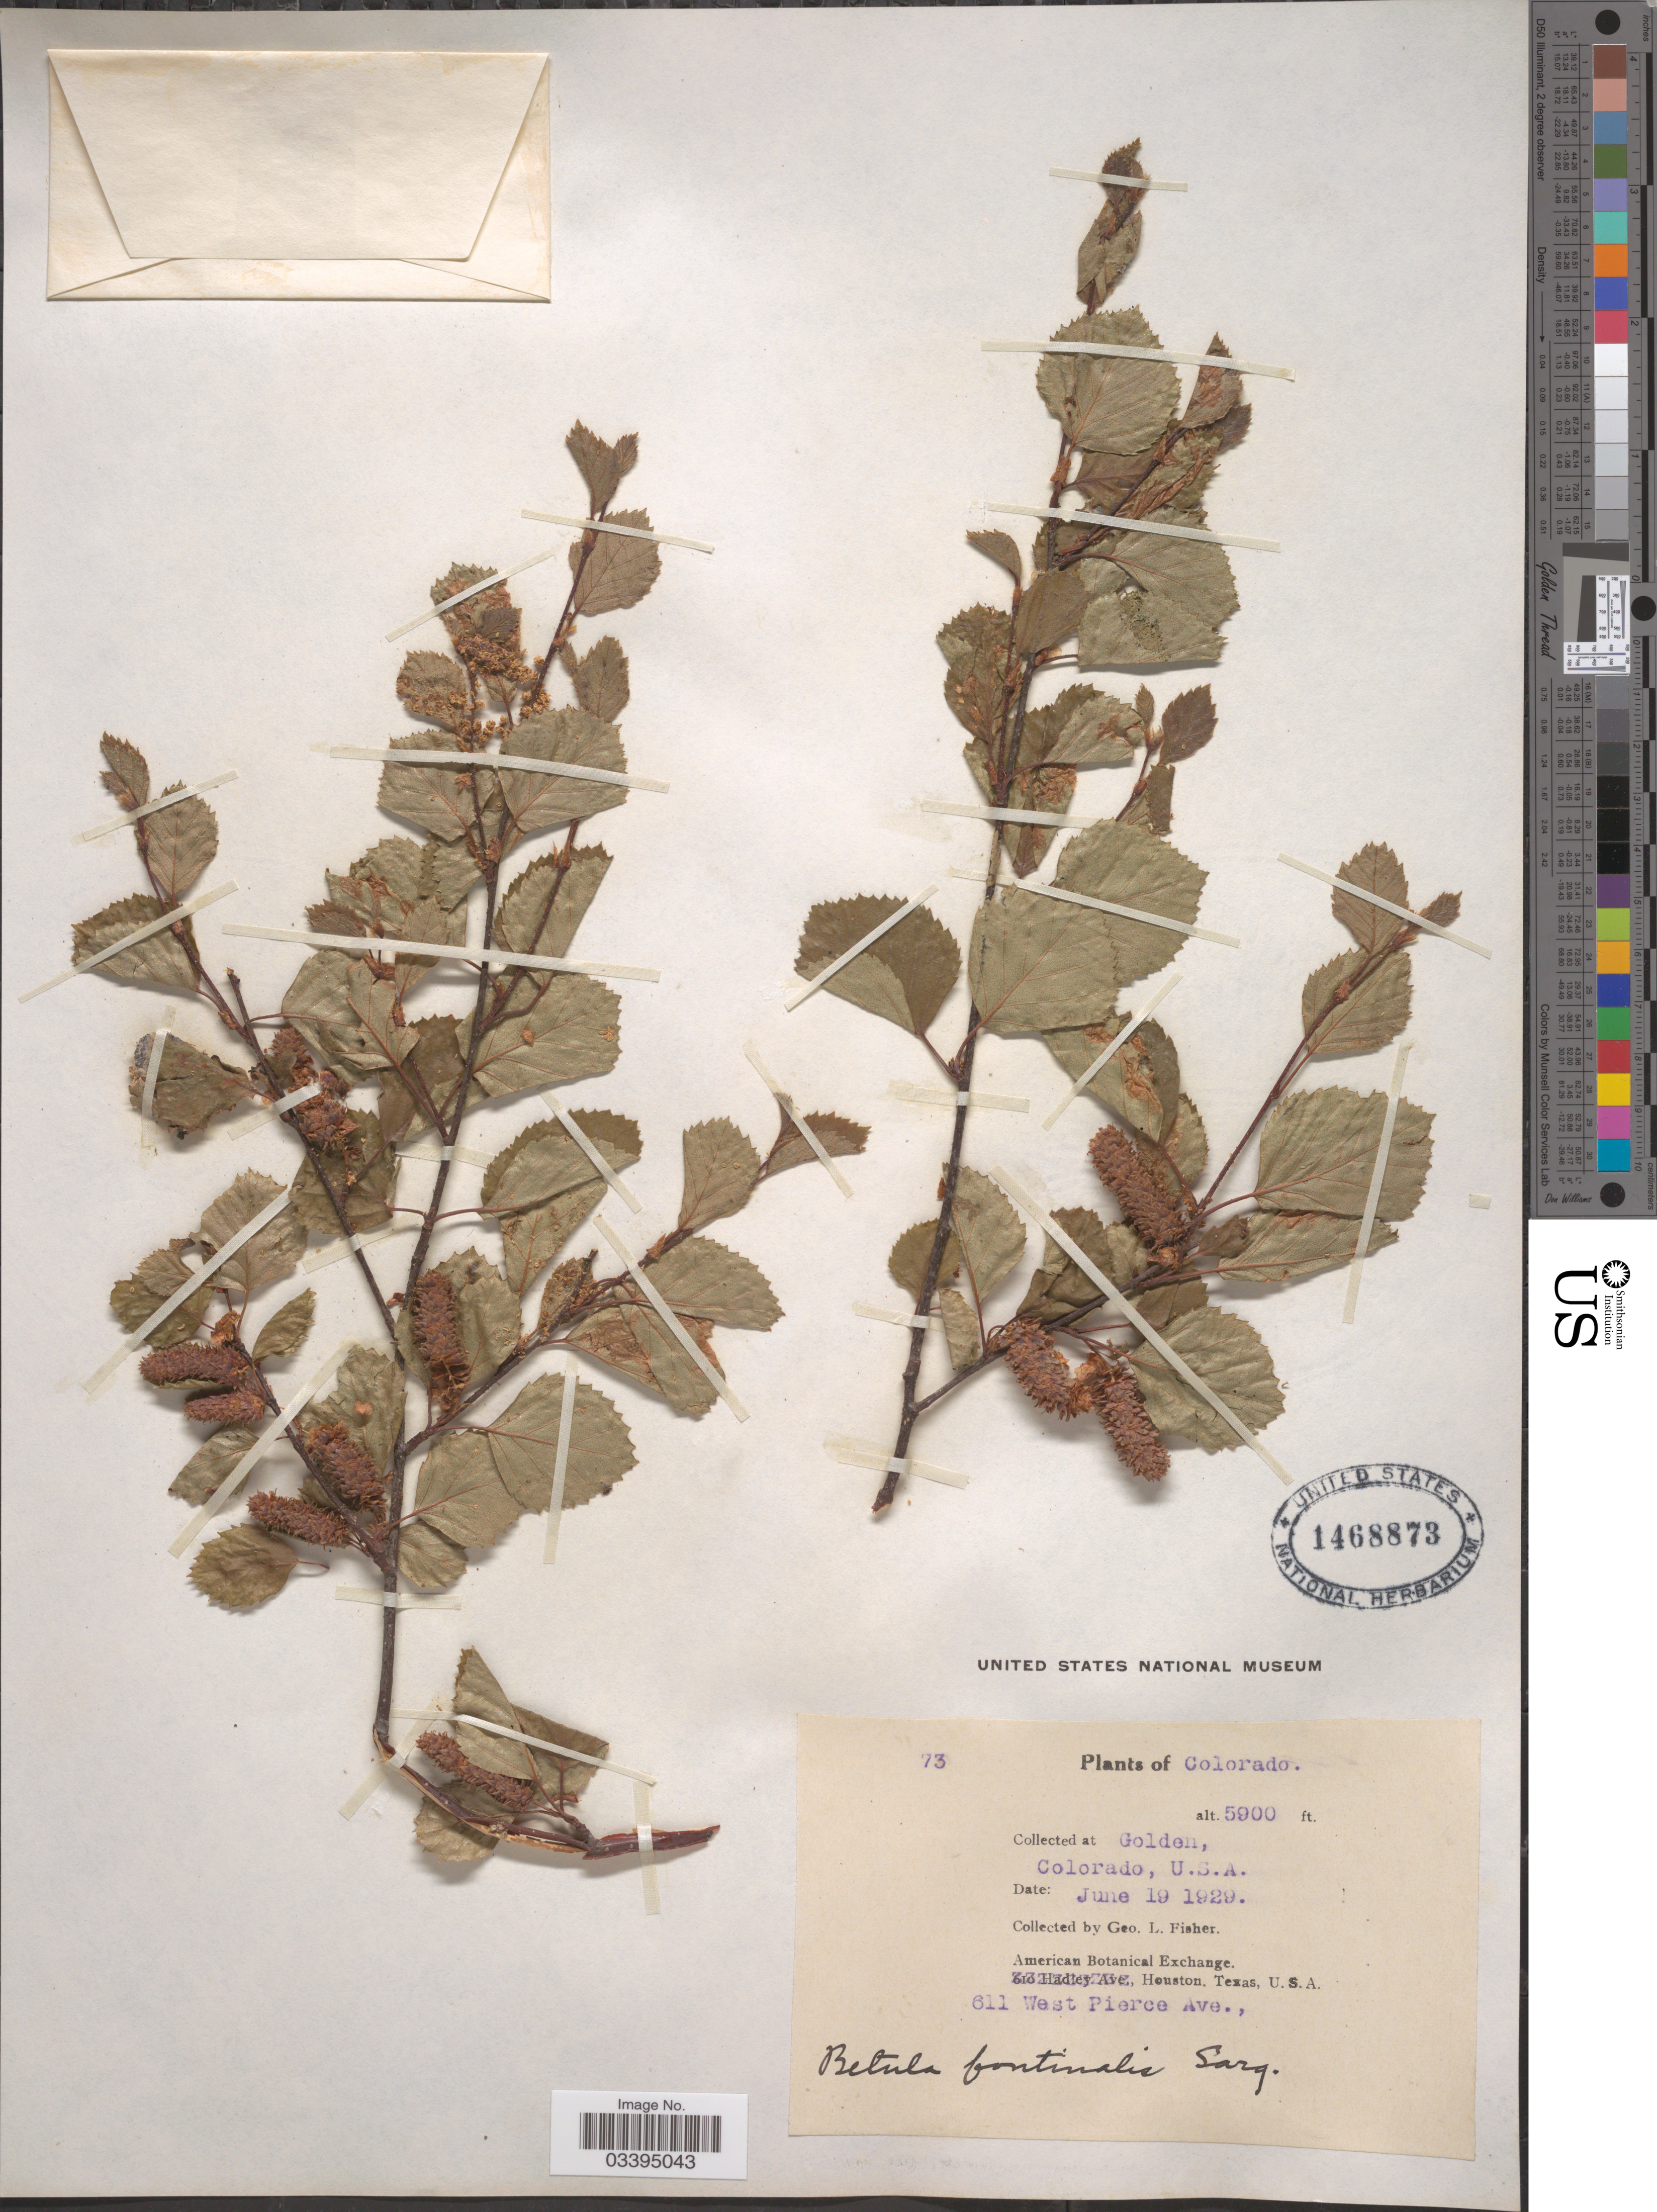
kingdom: Plantae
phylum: Tracheophyta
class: Magnoliopsida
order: Fagales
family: Betulaceae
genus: Betula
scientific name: Betula fontinalis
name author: Sarg.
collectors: G. L. Fisher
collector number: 73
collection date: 1929-06-19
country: United States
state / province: Colorado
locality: Golden, U.S.A.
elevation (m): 1798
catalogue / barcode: US 1468873